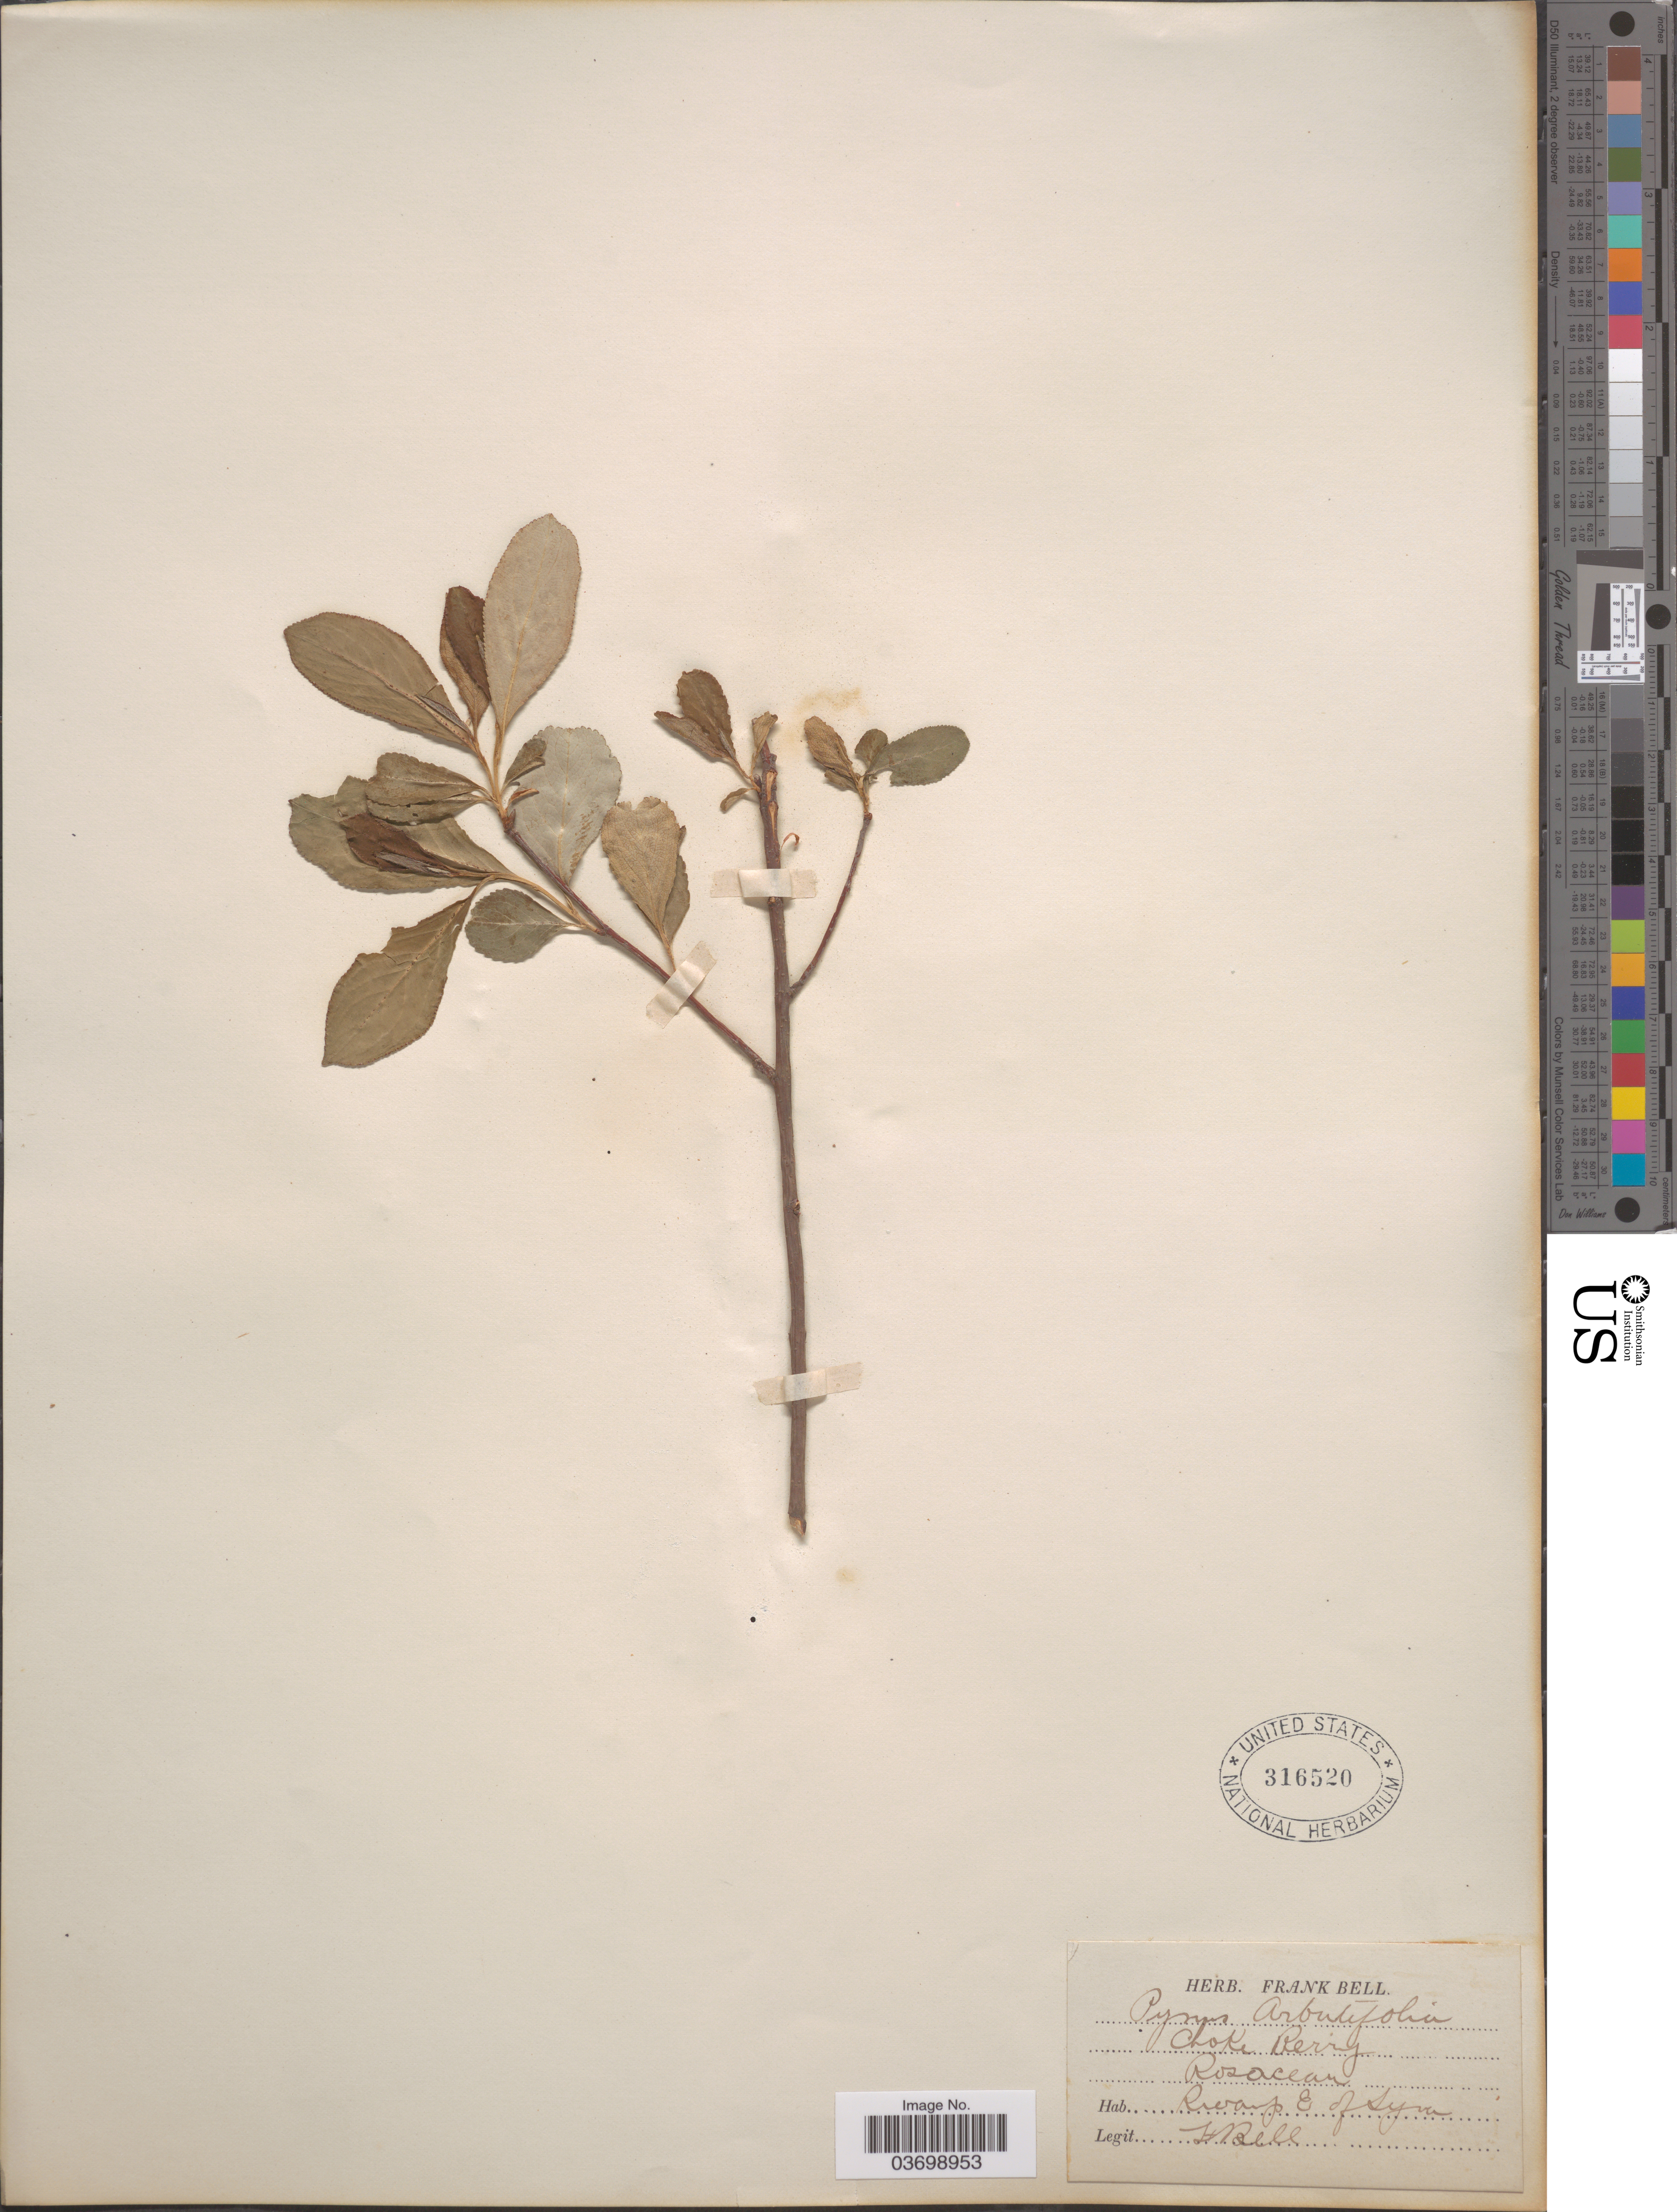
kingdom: Plantae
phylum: Tracheophyta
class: Magnoliopsida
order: Rosales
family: Rosaceae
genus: Aronia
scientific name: Aronia x prunifolia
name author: (Marshall) Rehder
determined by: Strong, M. T., (US), Smithsonian Institution - National Museum of Natural History (UNITED STATES)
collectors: F. Bell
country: United States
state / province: New York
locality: Swamp E of Syra.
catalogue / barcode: US 316520